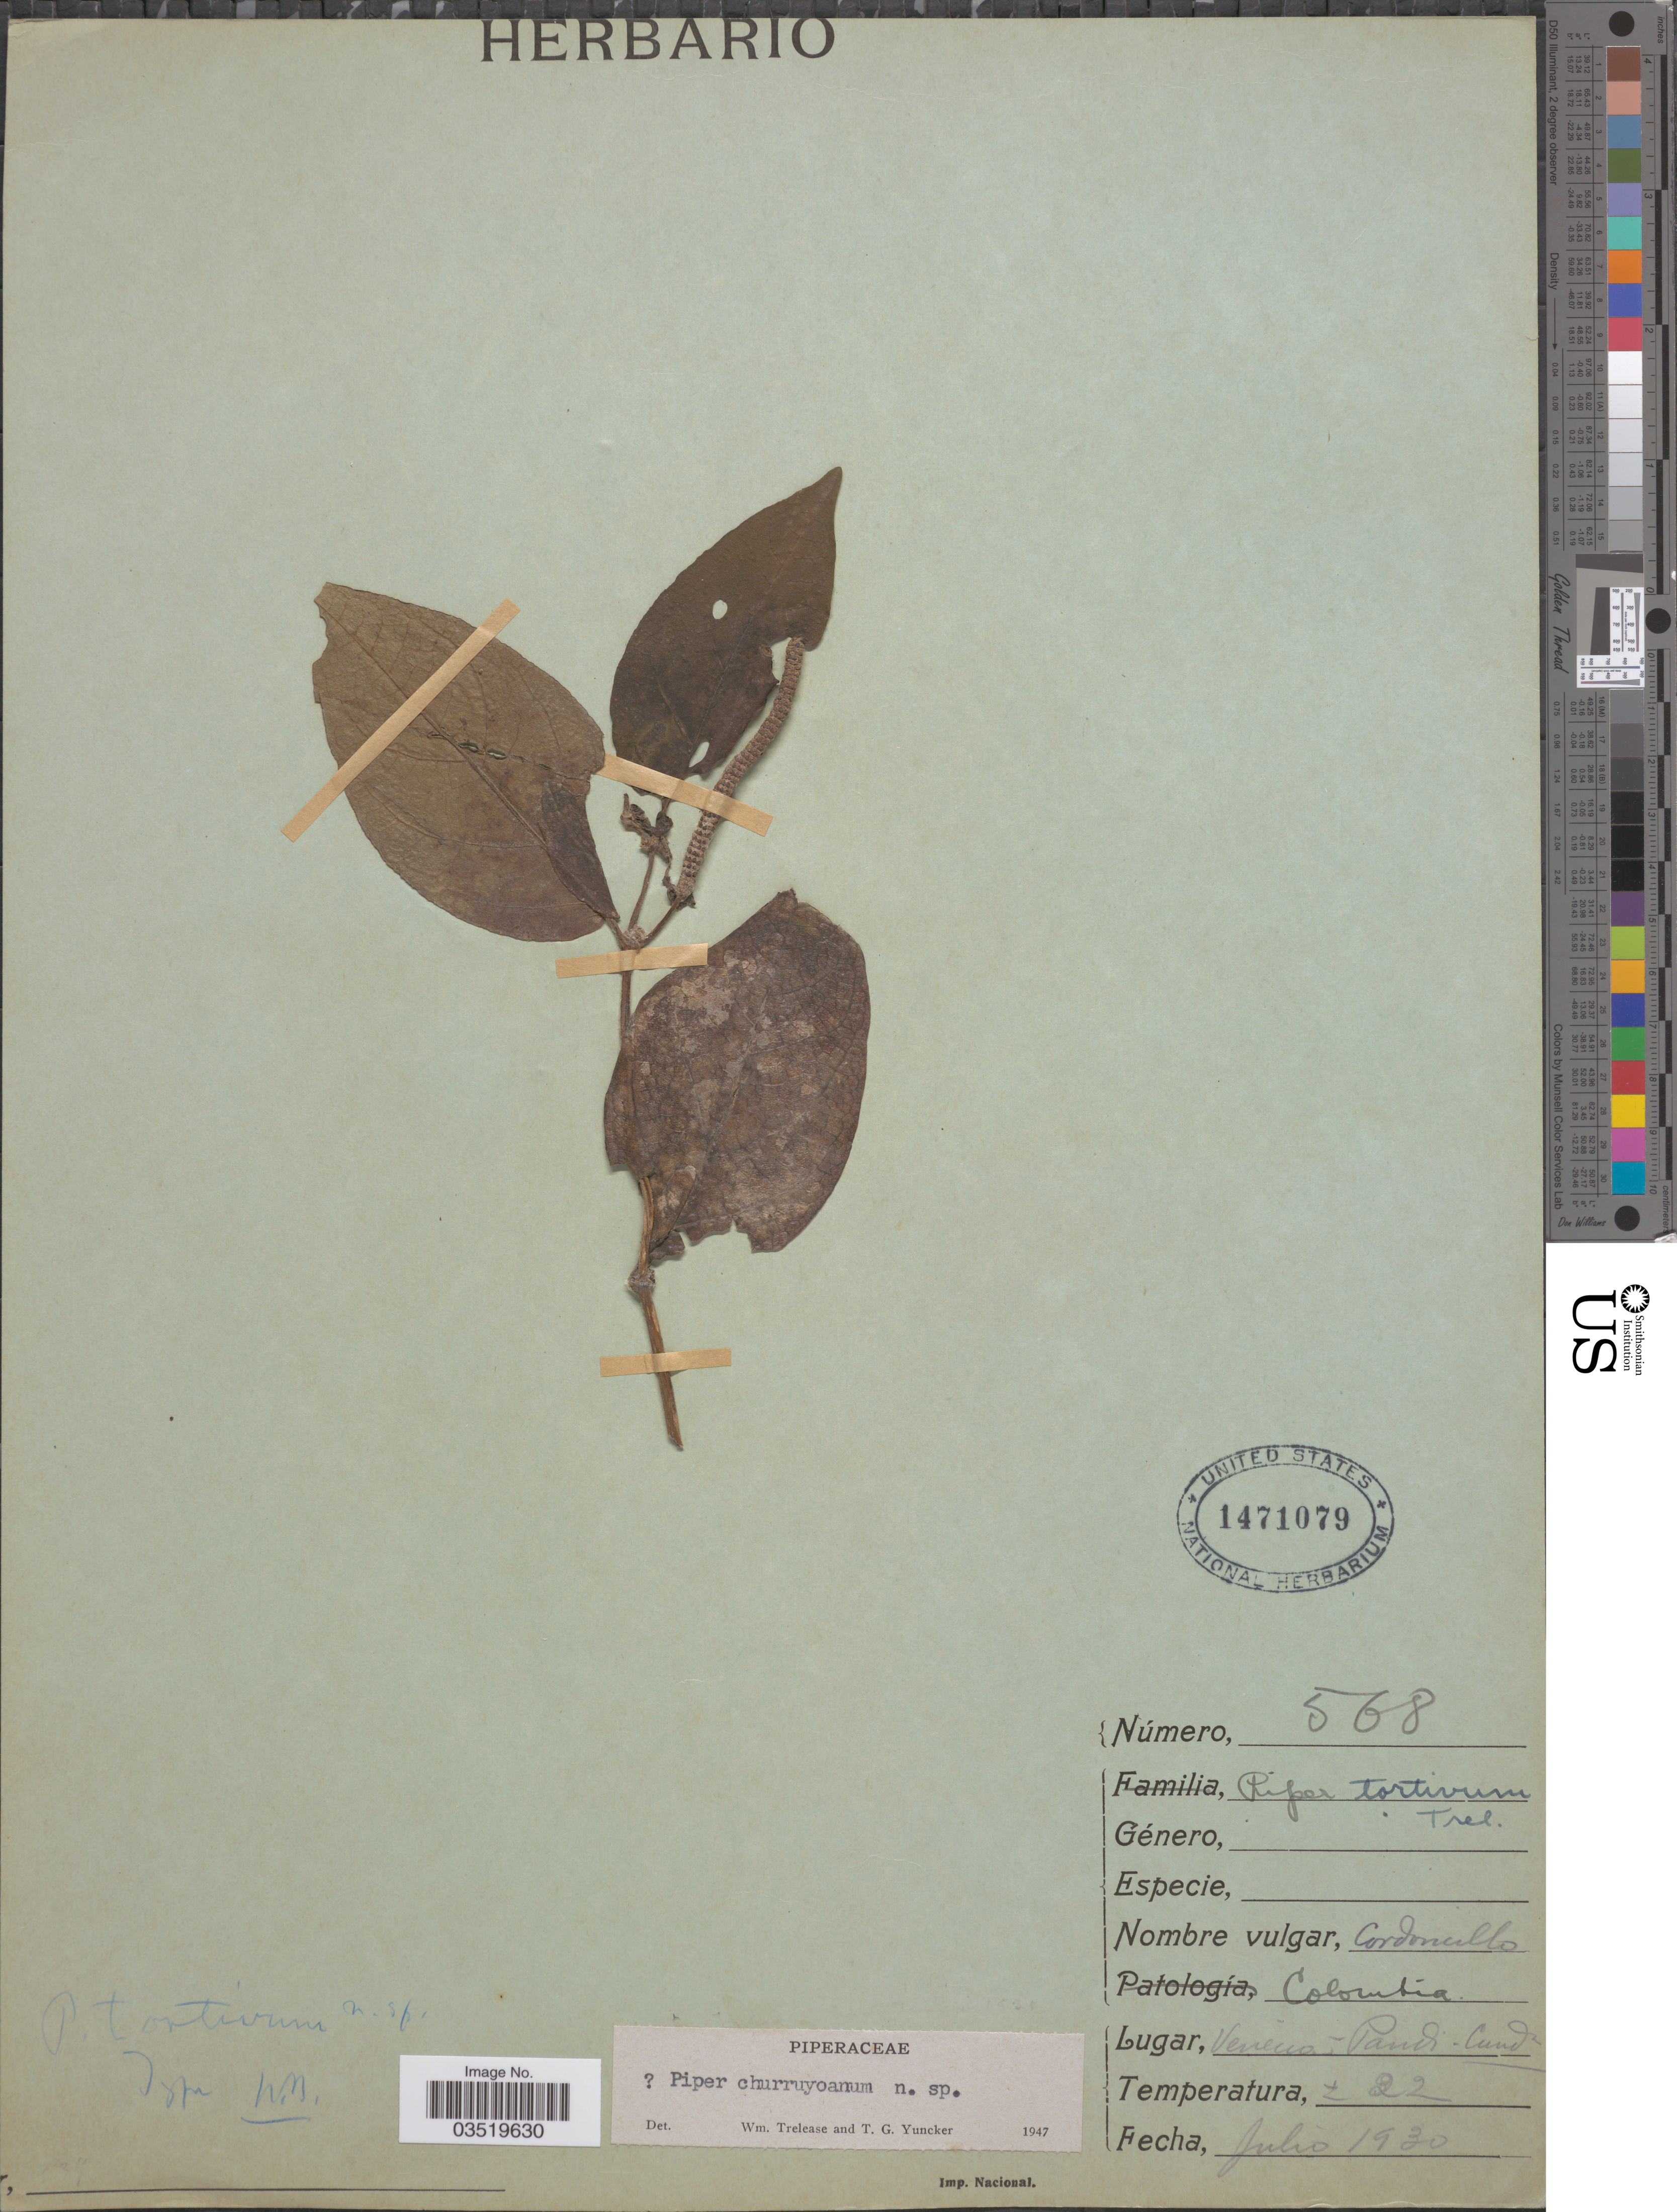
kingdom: Plantae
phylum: Tracheophyta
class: Magnoliopsida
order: Piperales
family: Piperaceae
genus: Piper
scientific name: Piper churruyacoanum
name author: Trel. & Yunck.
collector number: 568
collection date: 1930-07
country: Colombia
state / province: Cundinamarca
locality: Venecia, Pandi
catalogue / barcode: US 1471079